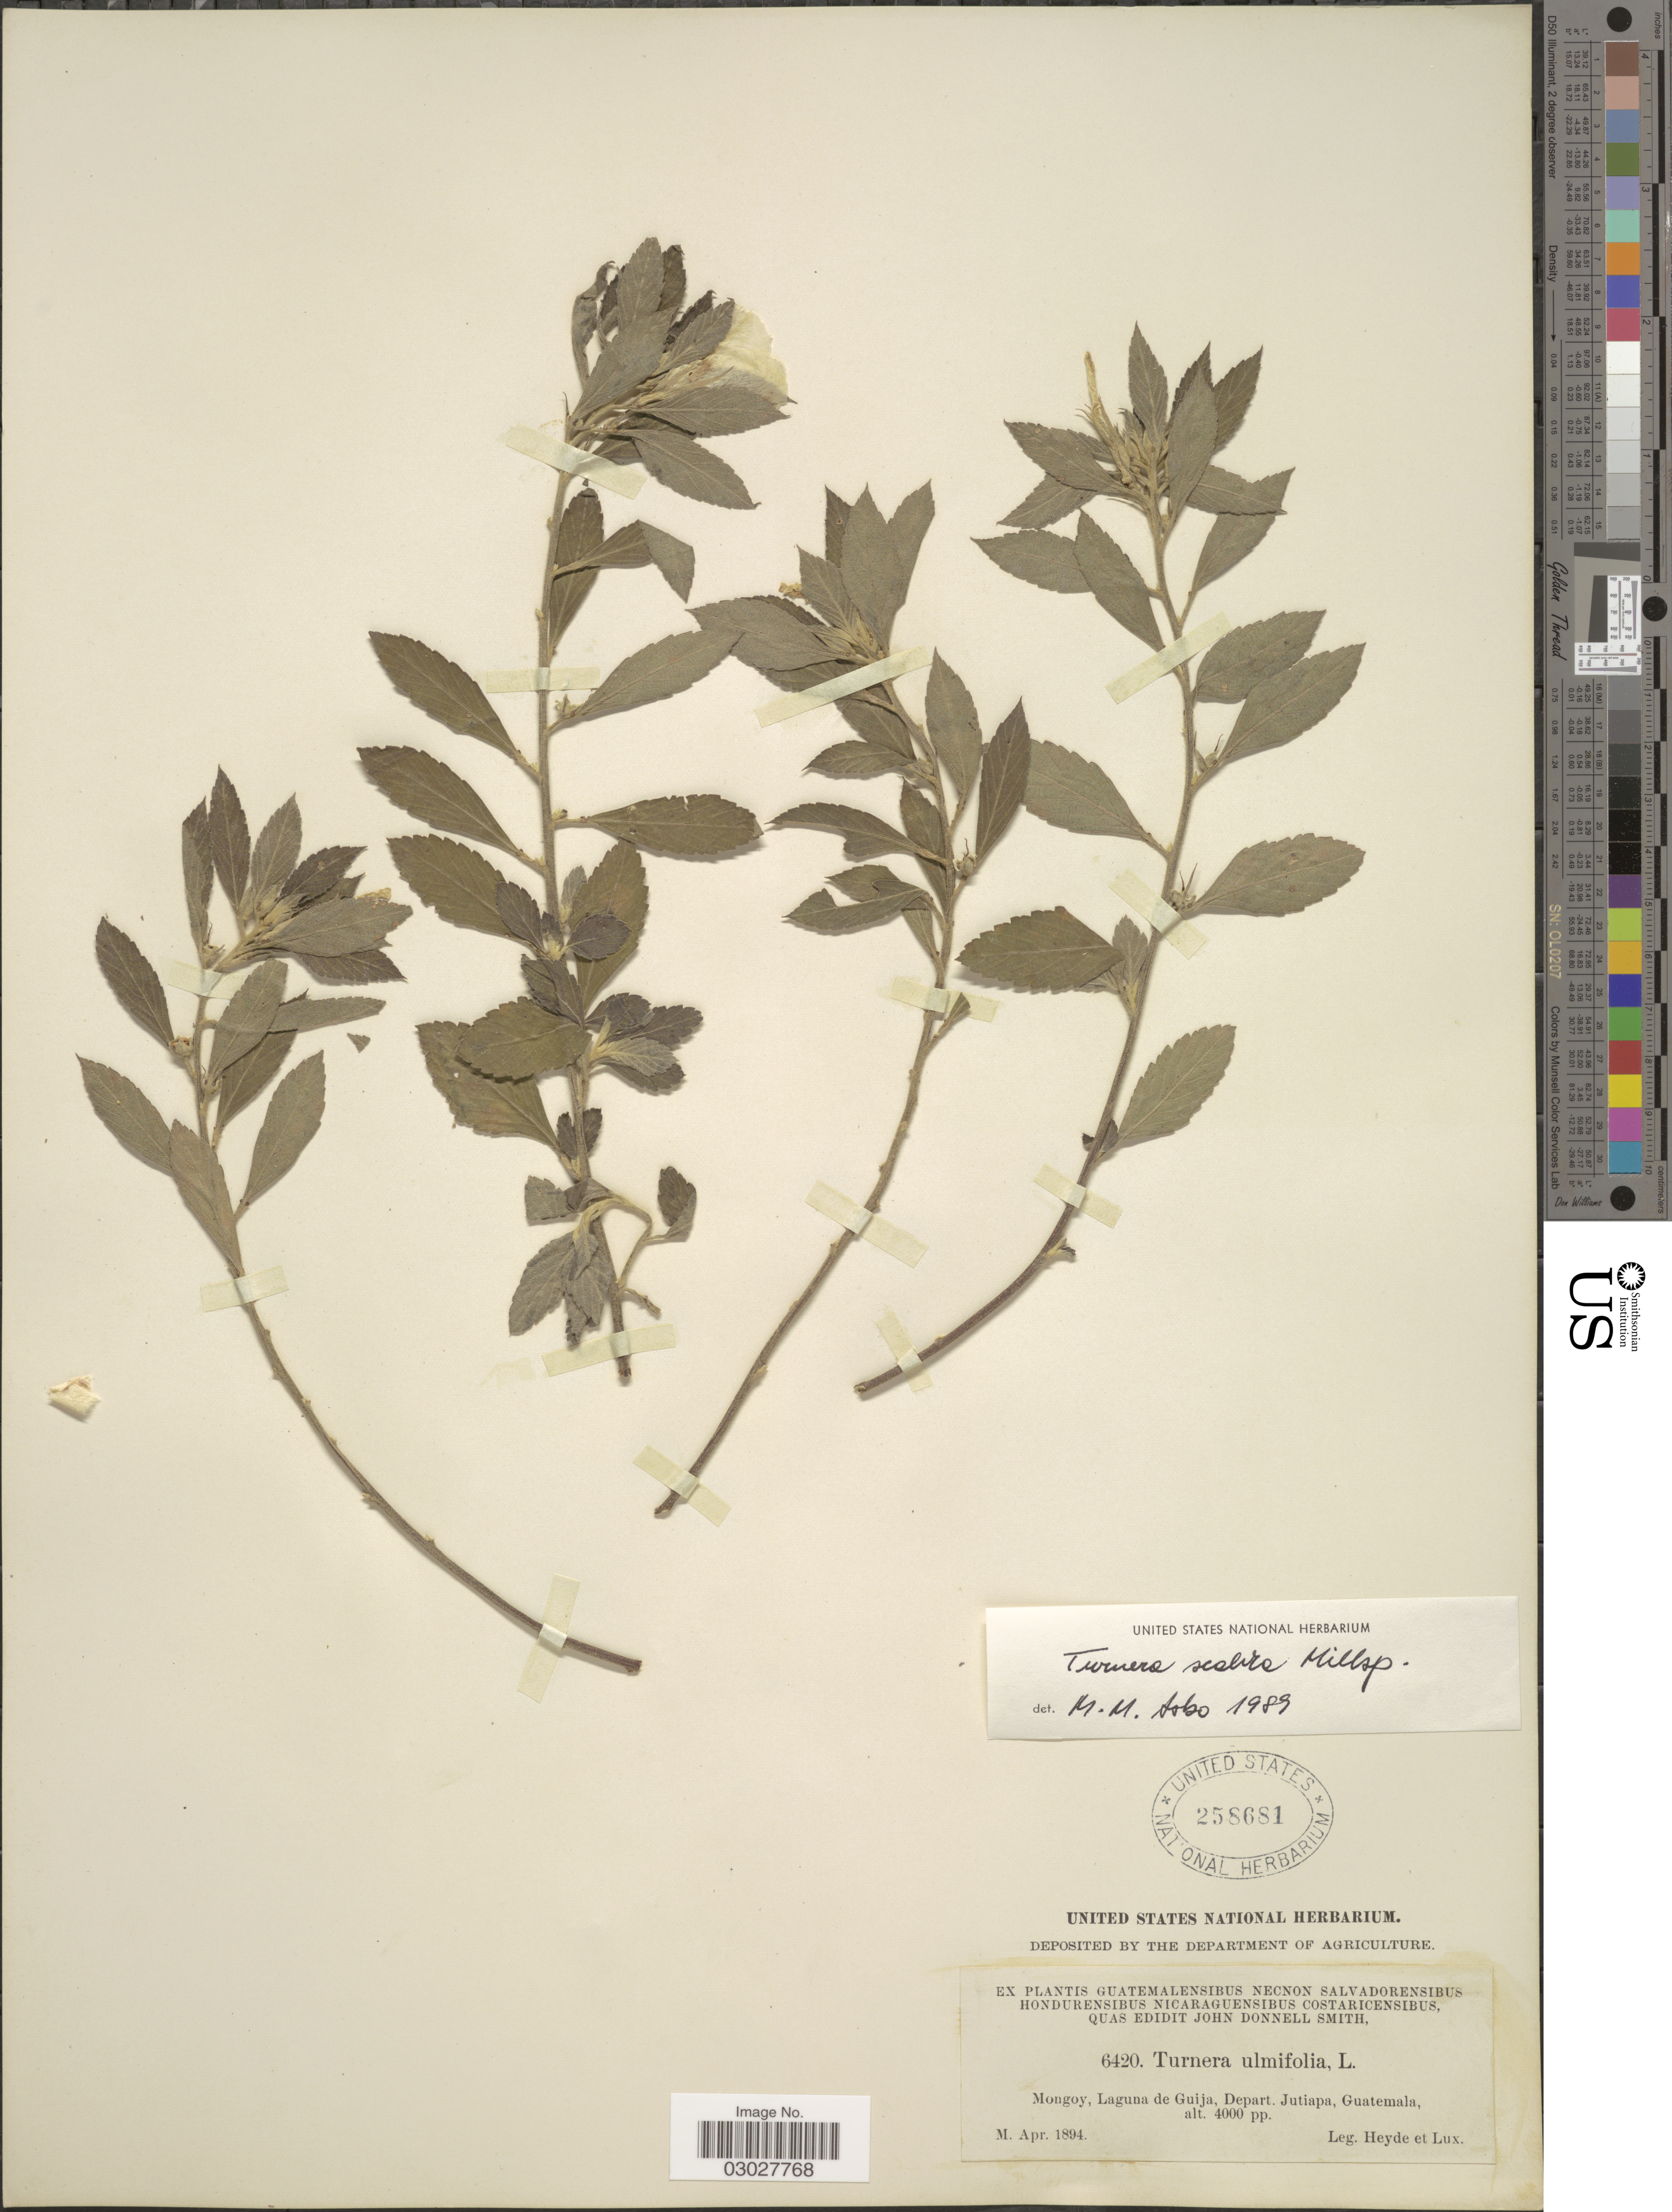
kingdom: Plantae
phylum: Tracheophyta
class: Magnoliopsida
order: Malpighiales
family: Turneraceae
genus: Turnera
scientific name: Turnera scabra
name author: Millsp.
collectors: Heyde & Lux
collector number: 6420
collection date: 1894-04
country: Guatemala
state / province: Jutiapa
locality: Mongoy, Laguna de Guija, Depart. Jutiapa.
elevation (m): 1219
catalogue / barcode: US 258681